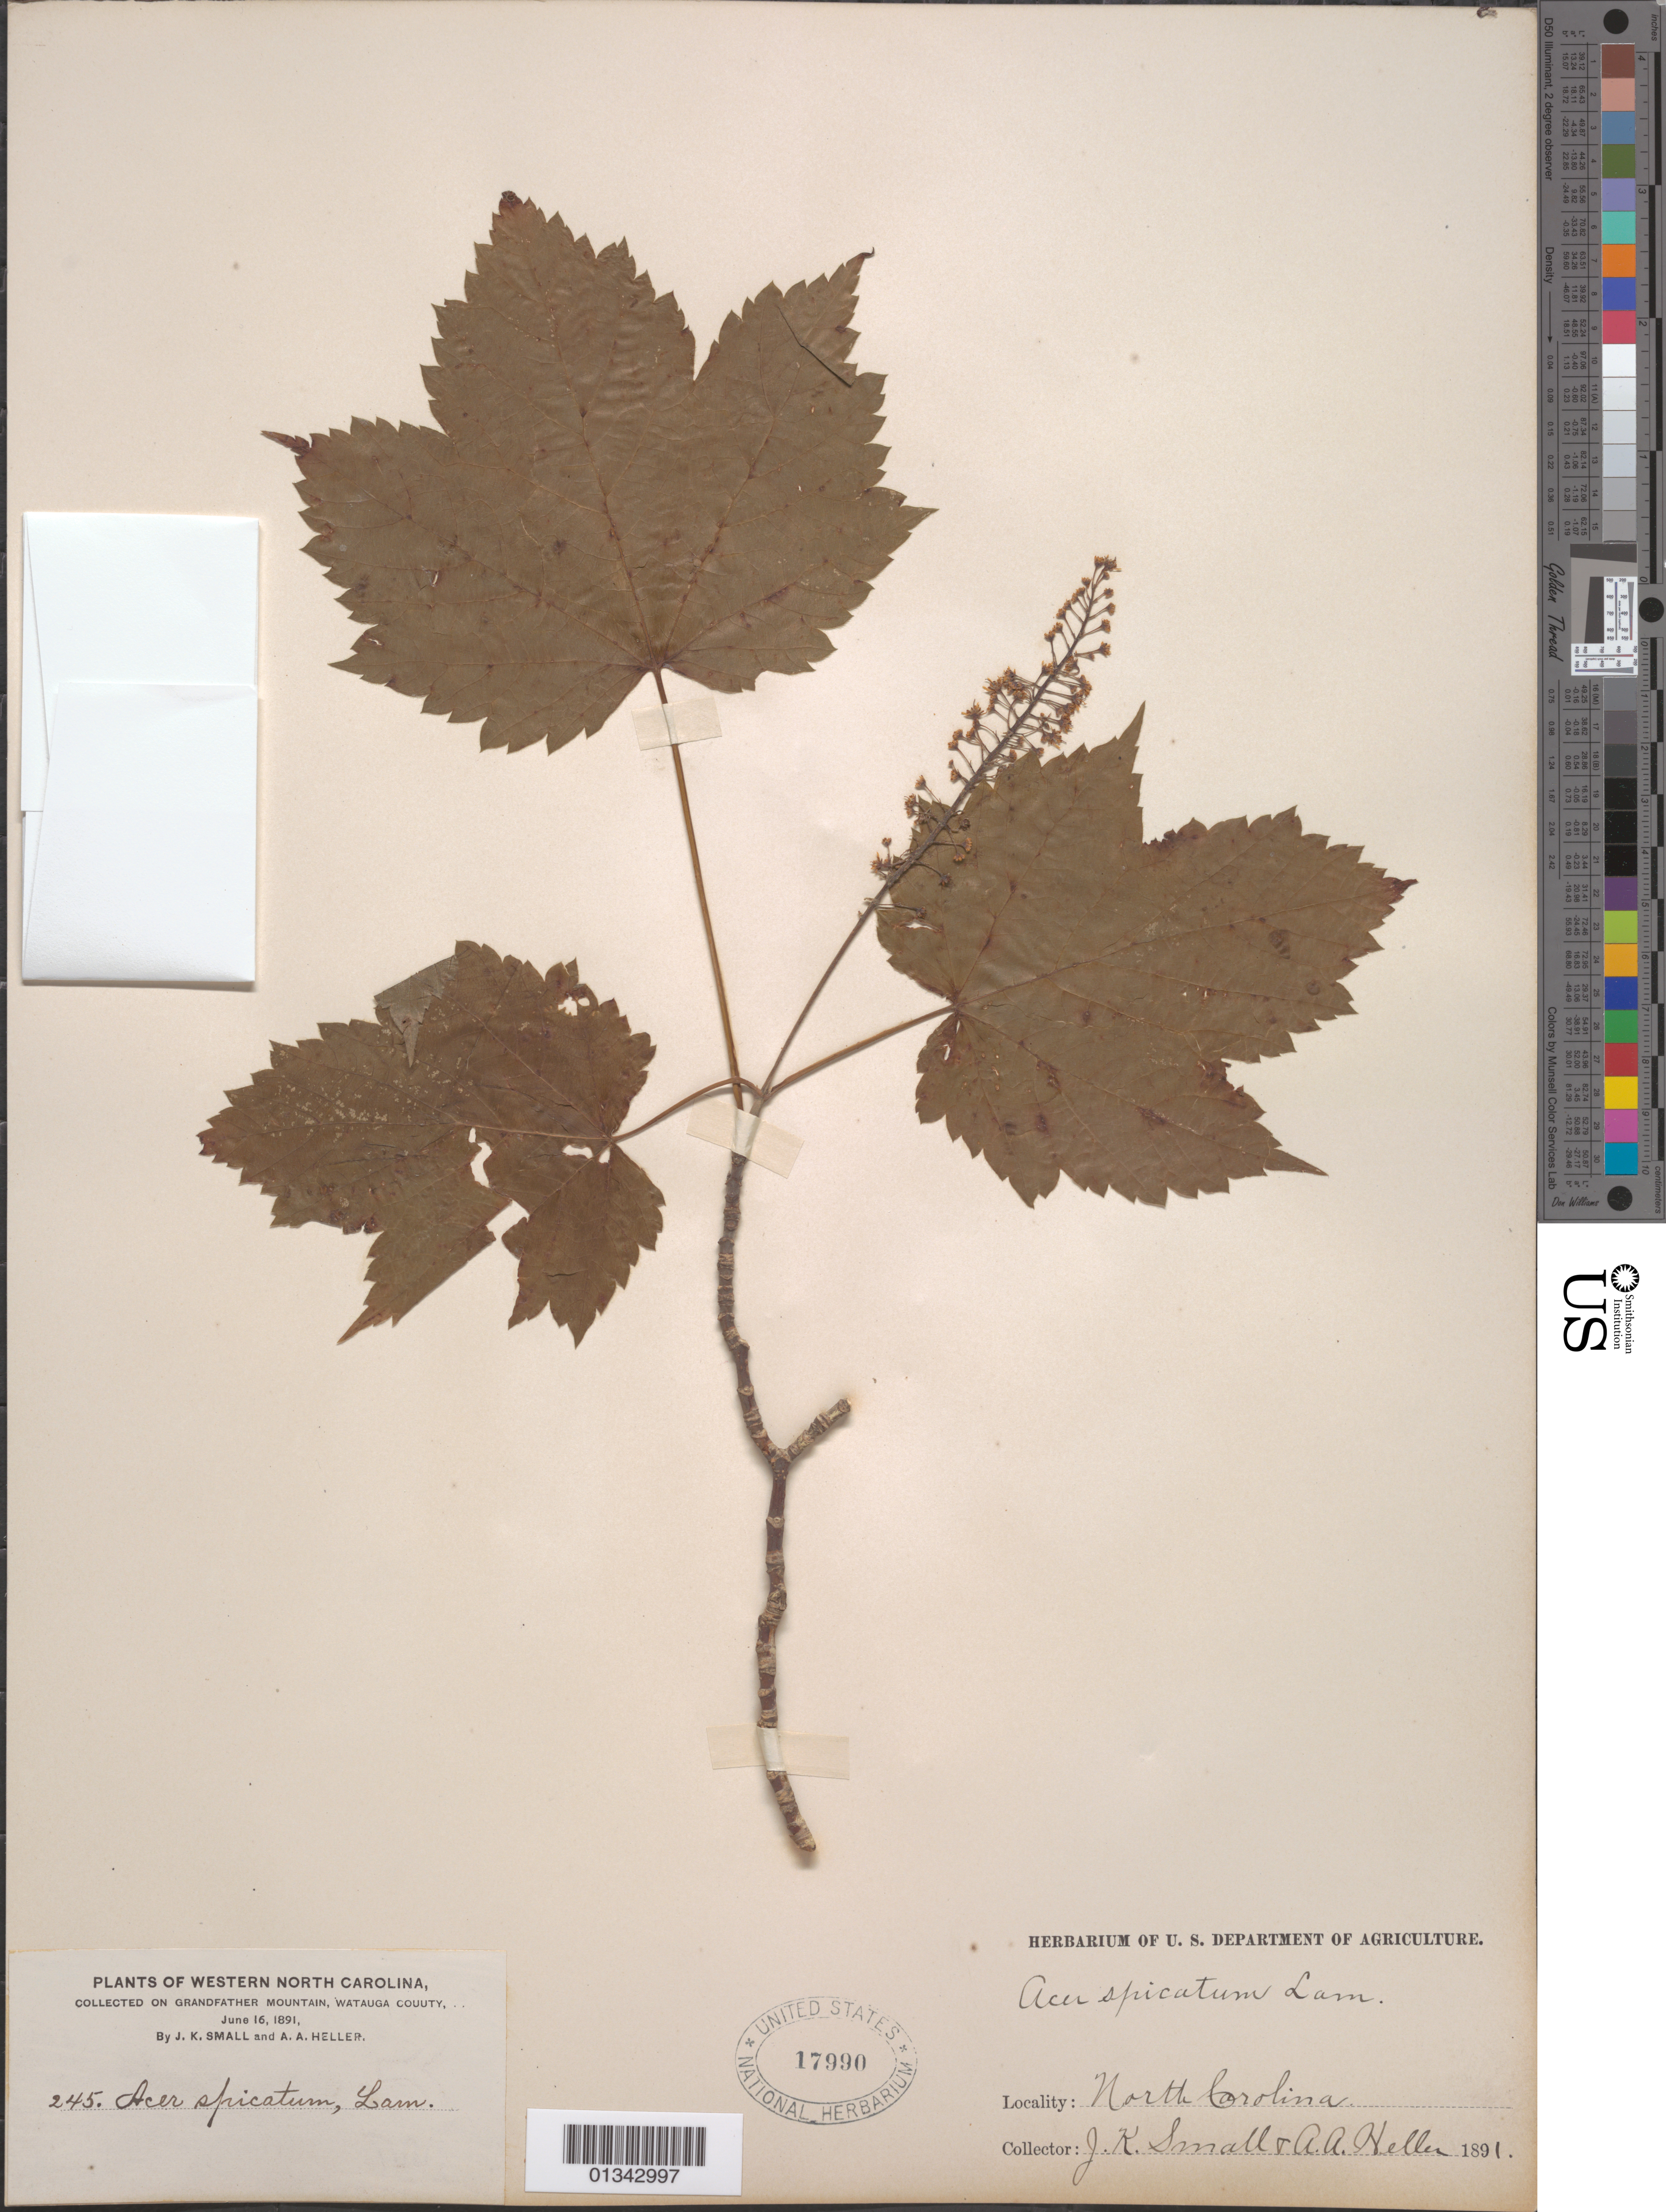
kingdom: Plantae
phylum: Tracheophyta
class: Magnoliopsida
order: Sapindales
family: Sapindaceae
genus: Acer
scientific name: Acer spicatum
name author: Lam.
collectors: J. K. Small & A. A. Heller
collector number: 245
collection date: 1891-06-16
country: United States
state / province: North Carolina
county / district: Watauga County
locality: Watauga County, Grandfather Mountain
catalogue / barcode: US 17990